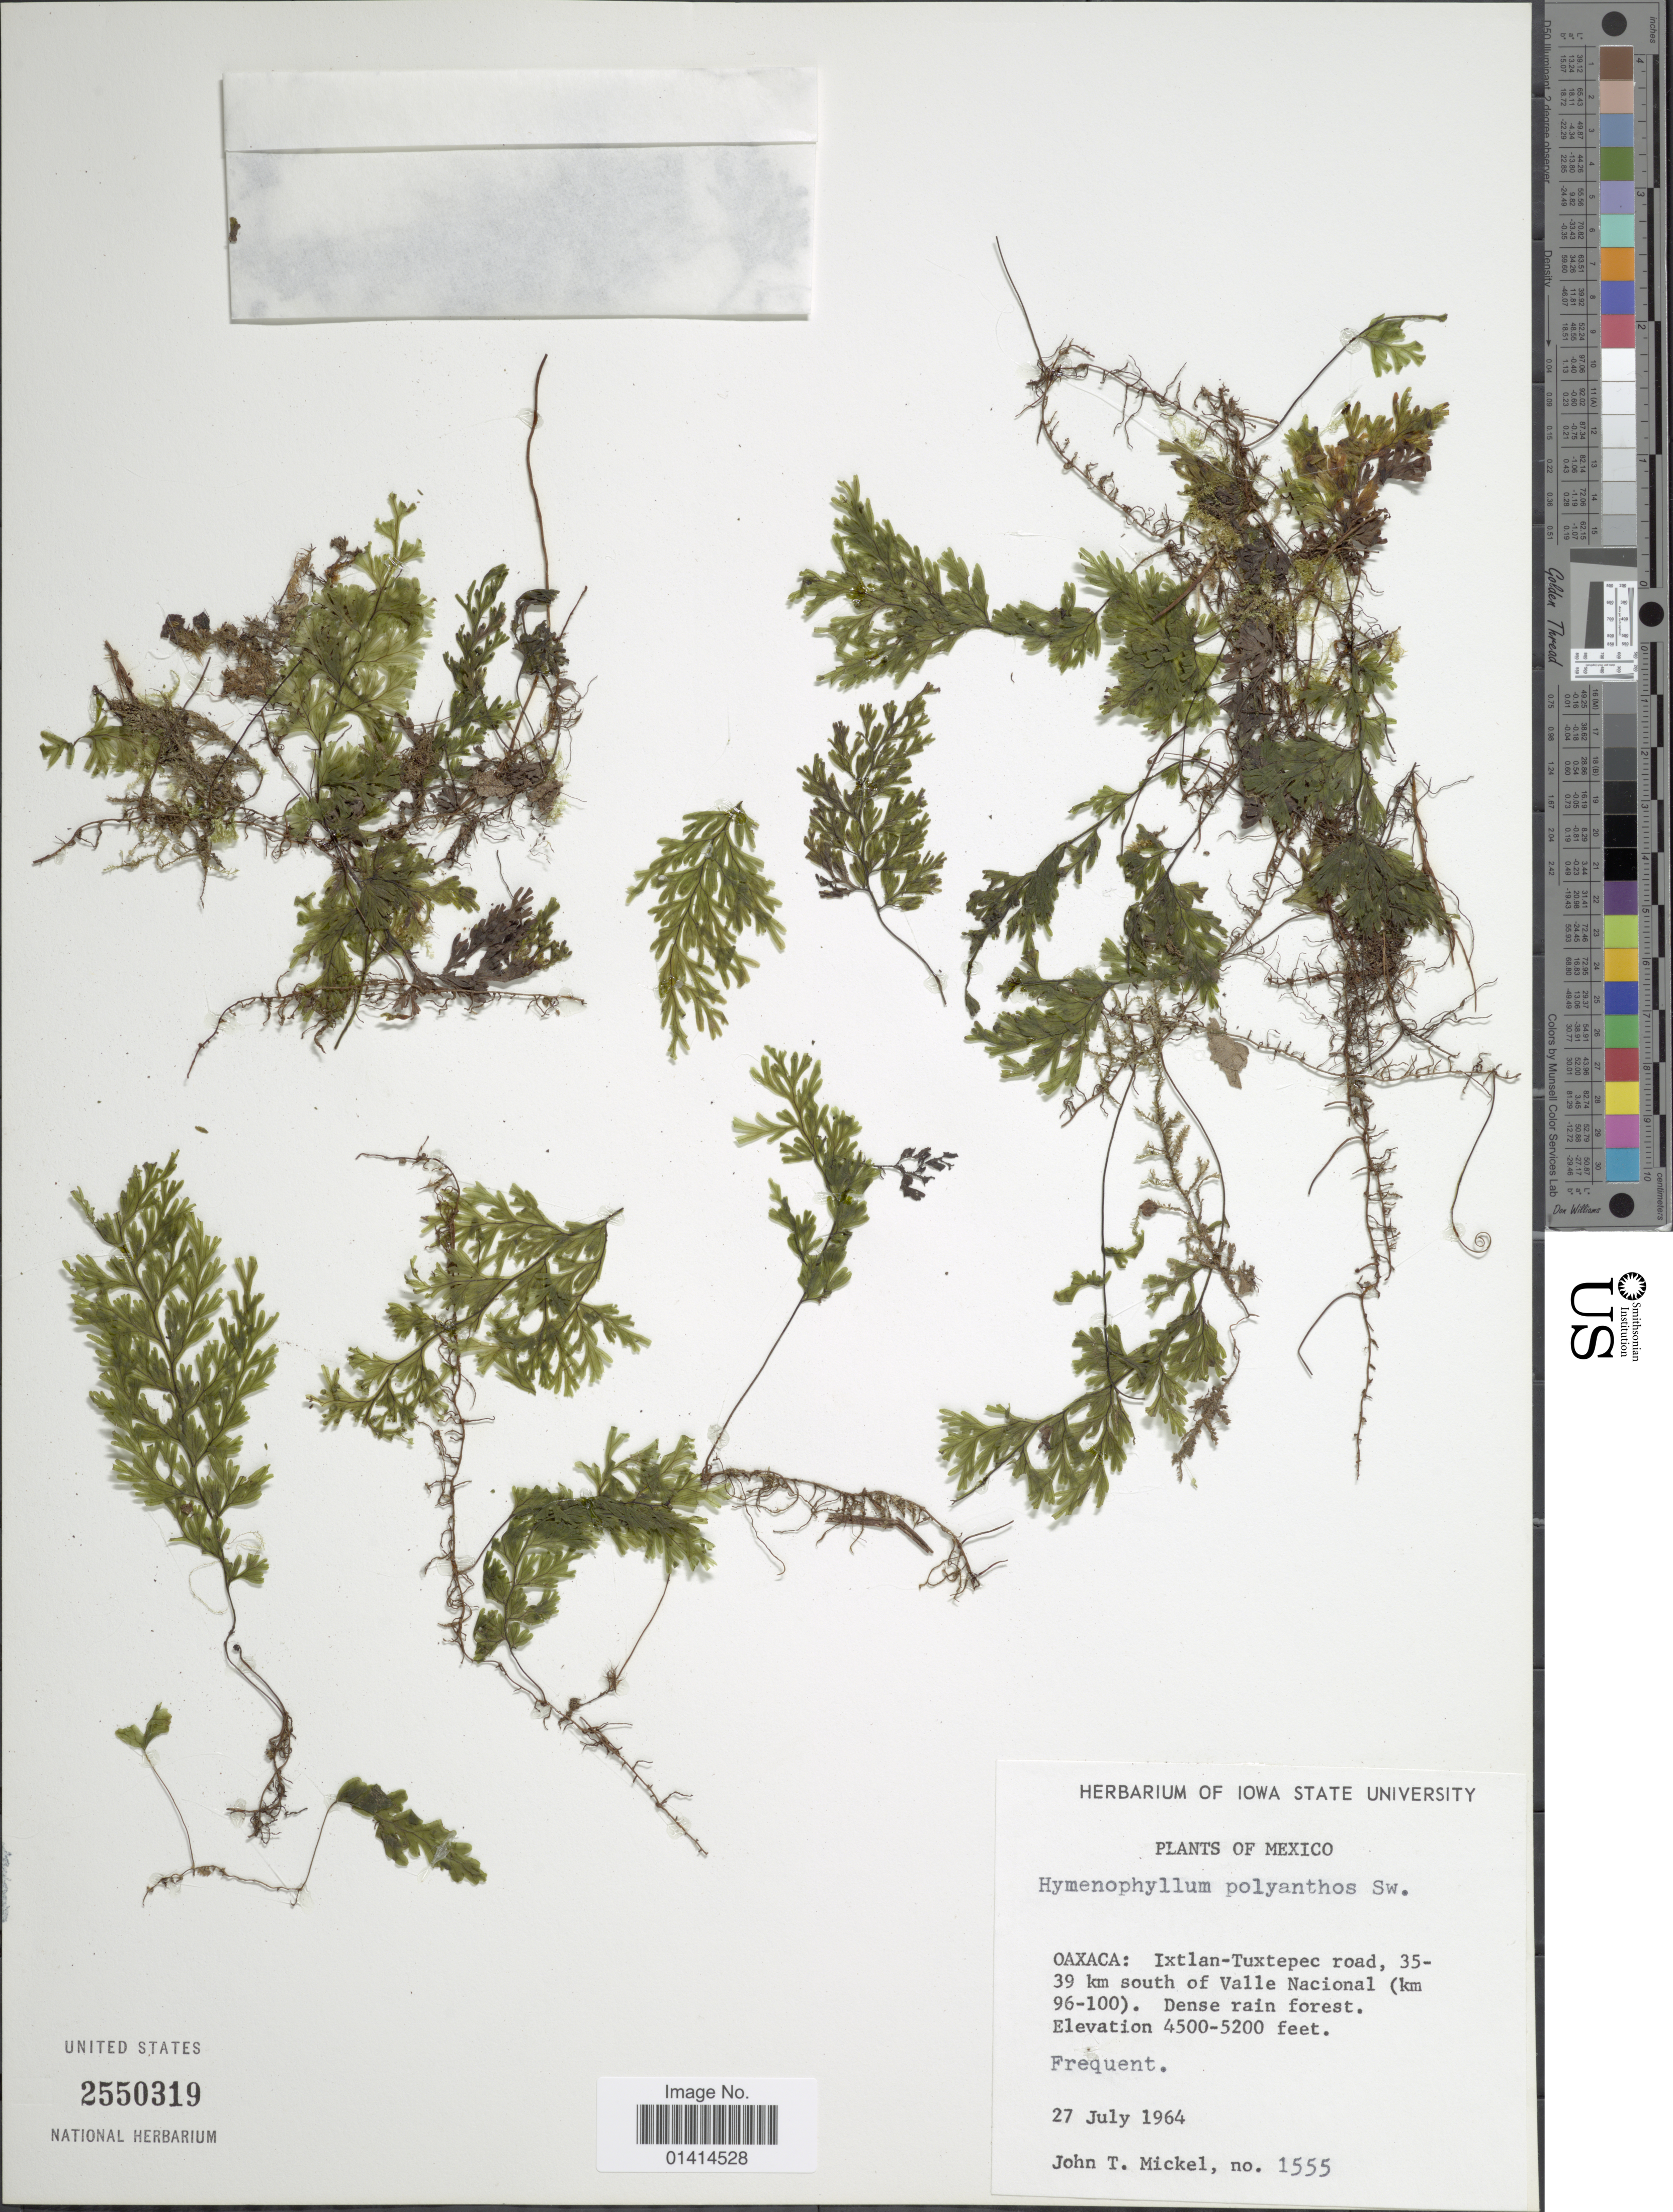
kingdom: Plantae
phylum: Tracheophyta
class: Polypodiopsida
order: Hymenophyllales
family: Hymenophyllaceae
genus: Hymenophyllum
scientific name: Hymenophyllum polyanthos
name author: (Sw.) Sw.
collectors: J. T. Mickel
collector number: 1555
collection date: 1964-07-27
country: Mexico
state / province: Oaxaca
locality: Ixtlan-Tuxtepec road, 35-39 km south of Valle Nacional (km 96-100)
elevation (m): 1372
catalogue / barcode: US 2550319